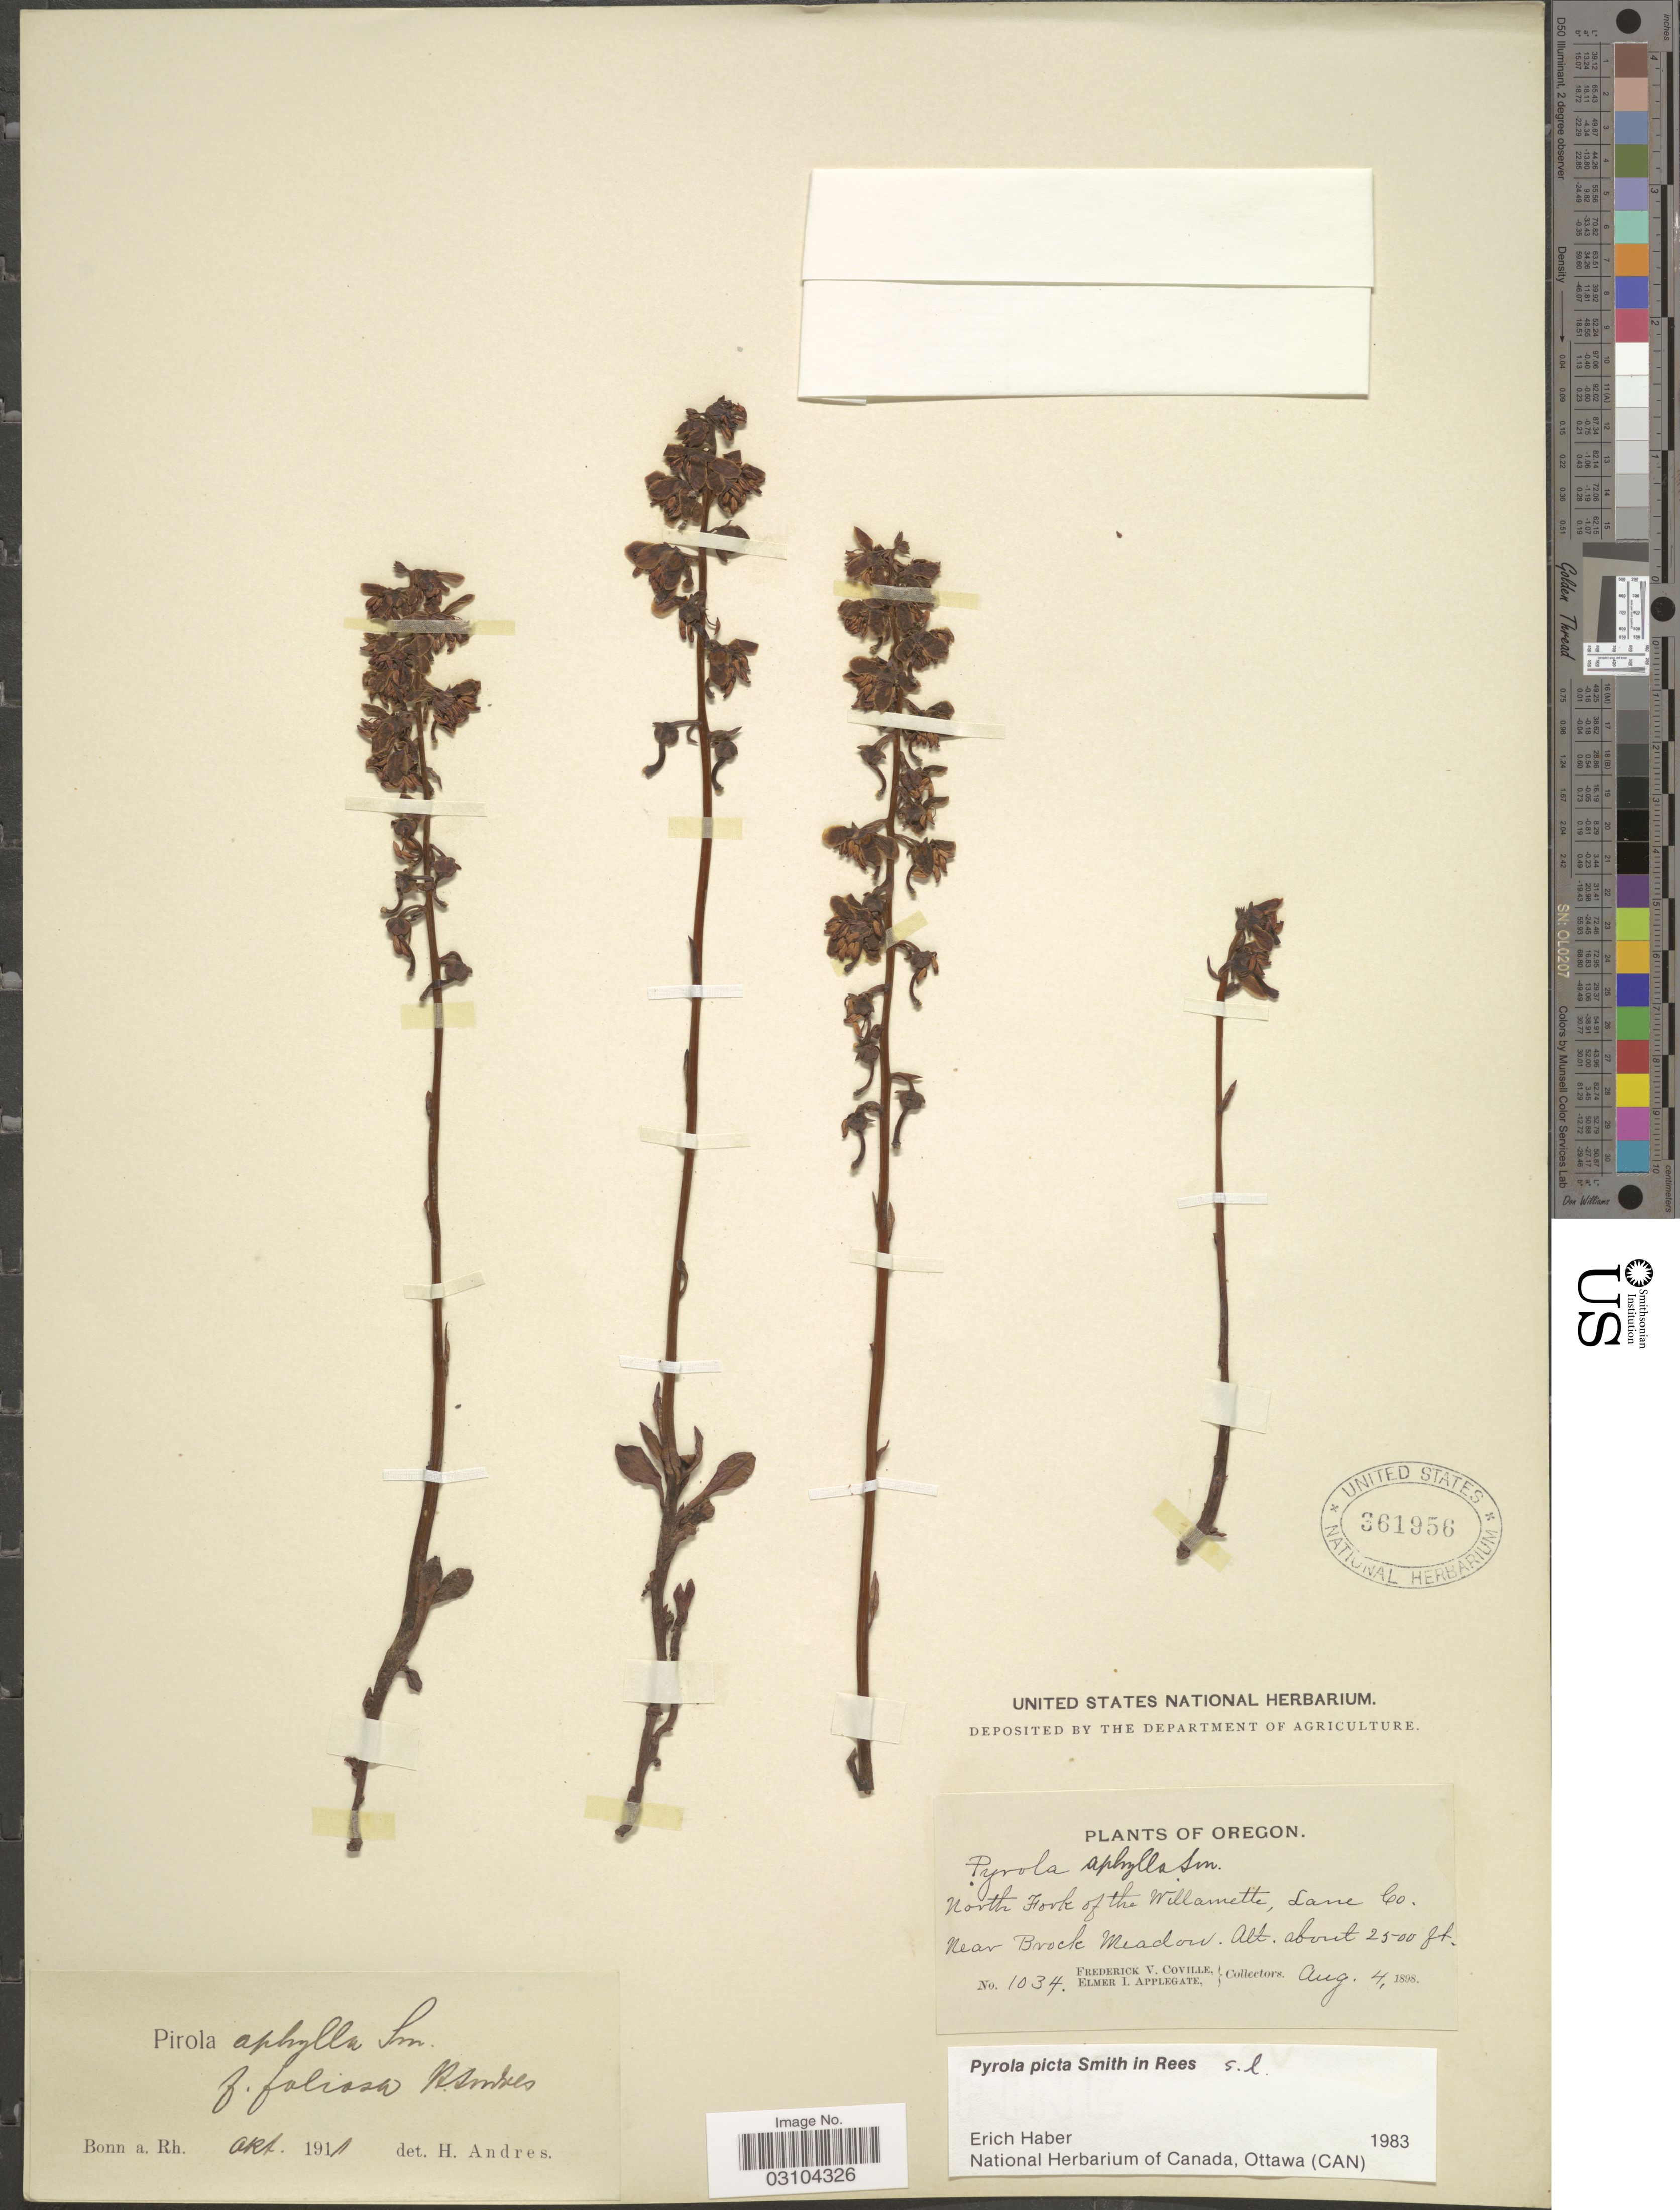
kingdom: Plantae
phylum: Tracheophyta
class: Magnoliopsida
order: Ericales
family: Ericaceae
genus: Pyrola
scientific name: Pyrola picta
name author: Sm. in Rees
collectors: F. V. Coville & E. I. Applegate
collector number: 1034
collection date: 1898-08-04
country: United States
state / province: Oregon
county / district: Lane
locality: North Fork of the Willamette, Lane Co., Near Brock Meadow.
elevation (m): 762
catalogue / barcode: US 361956